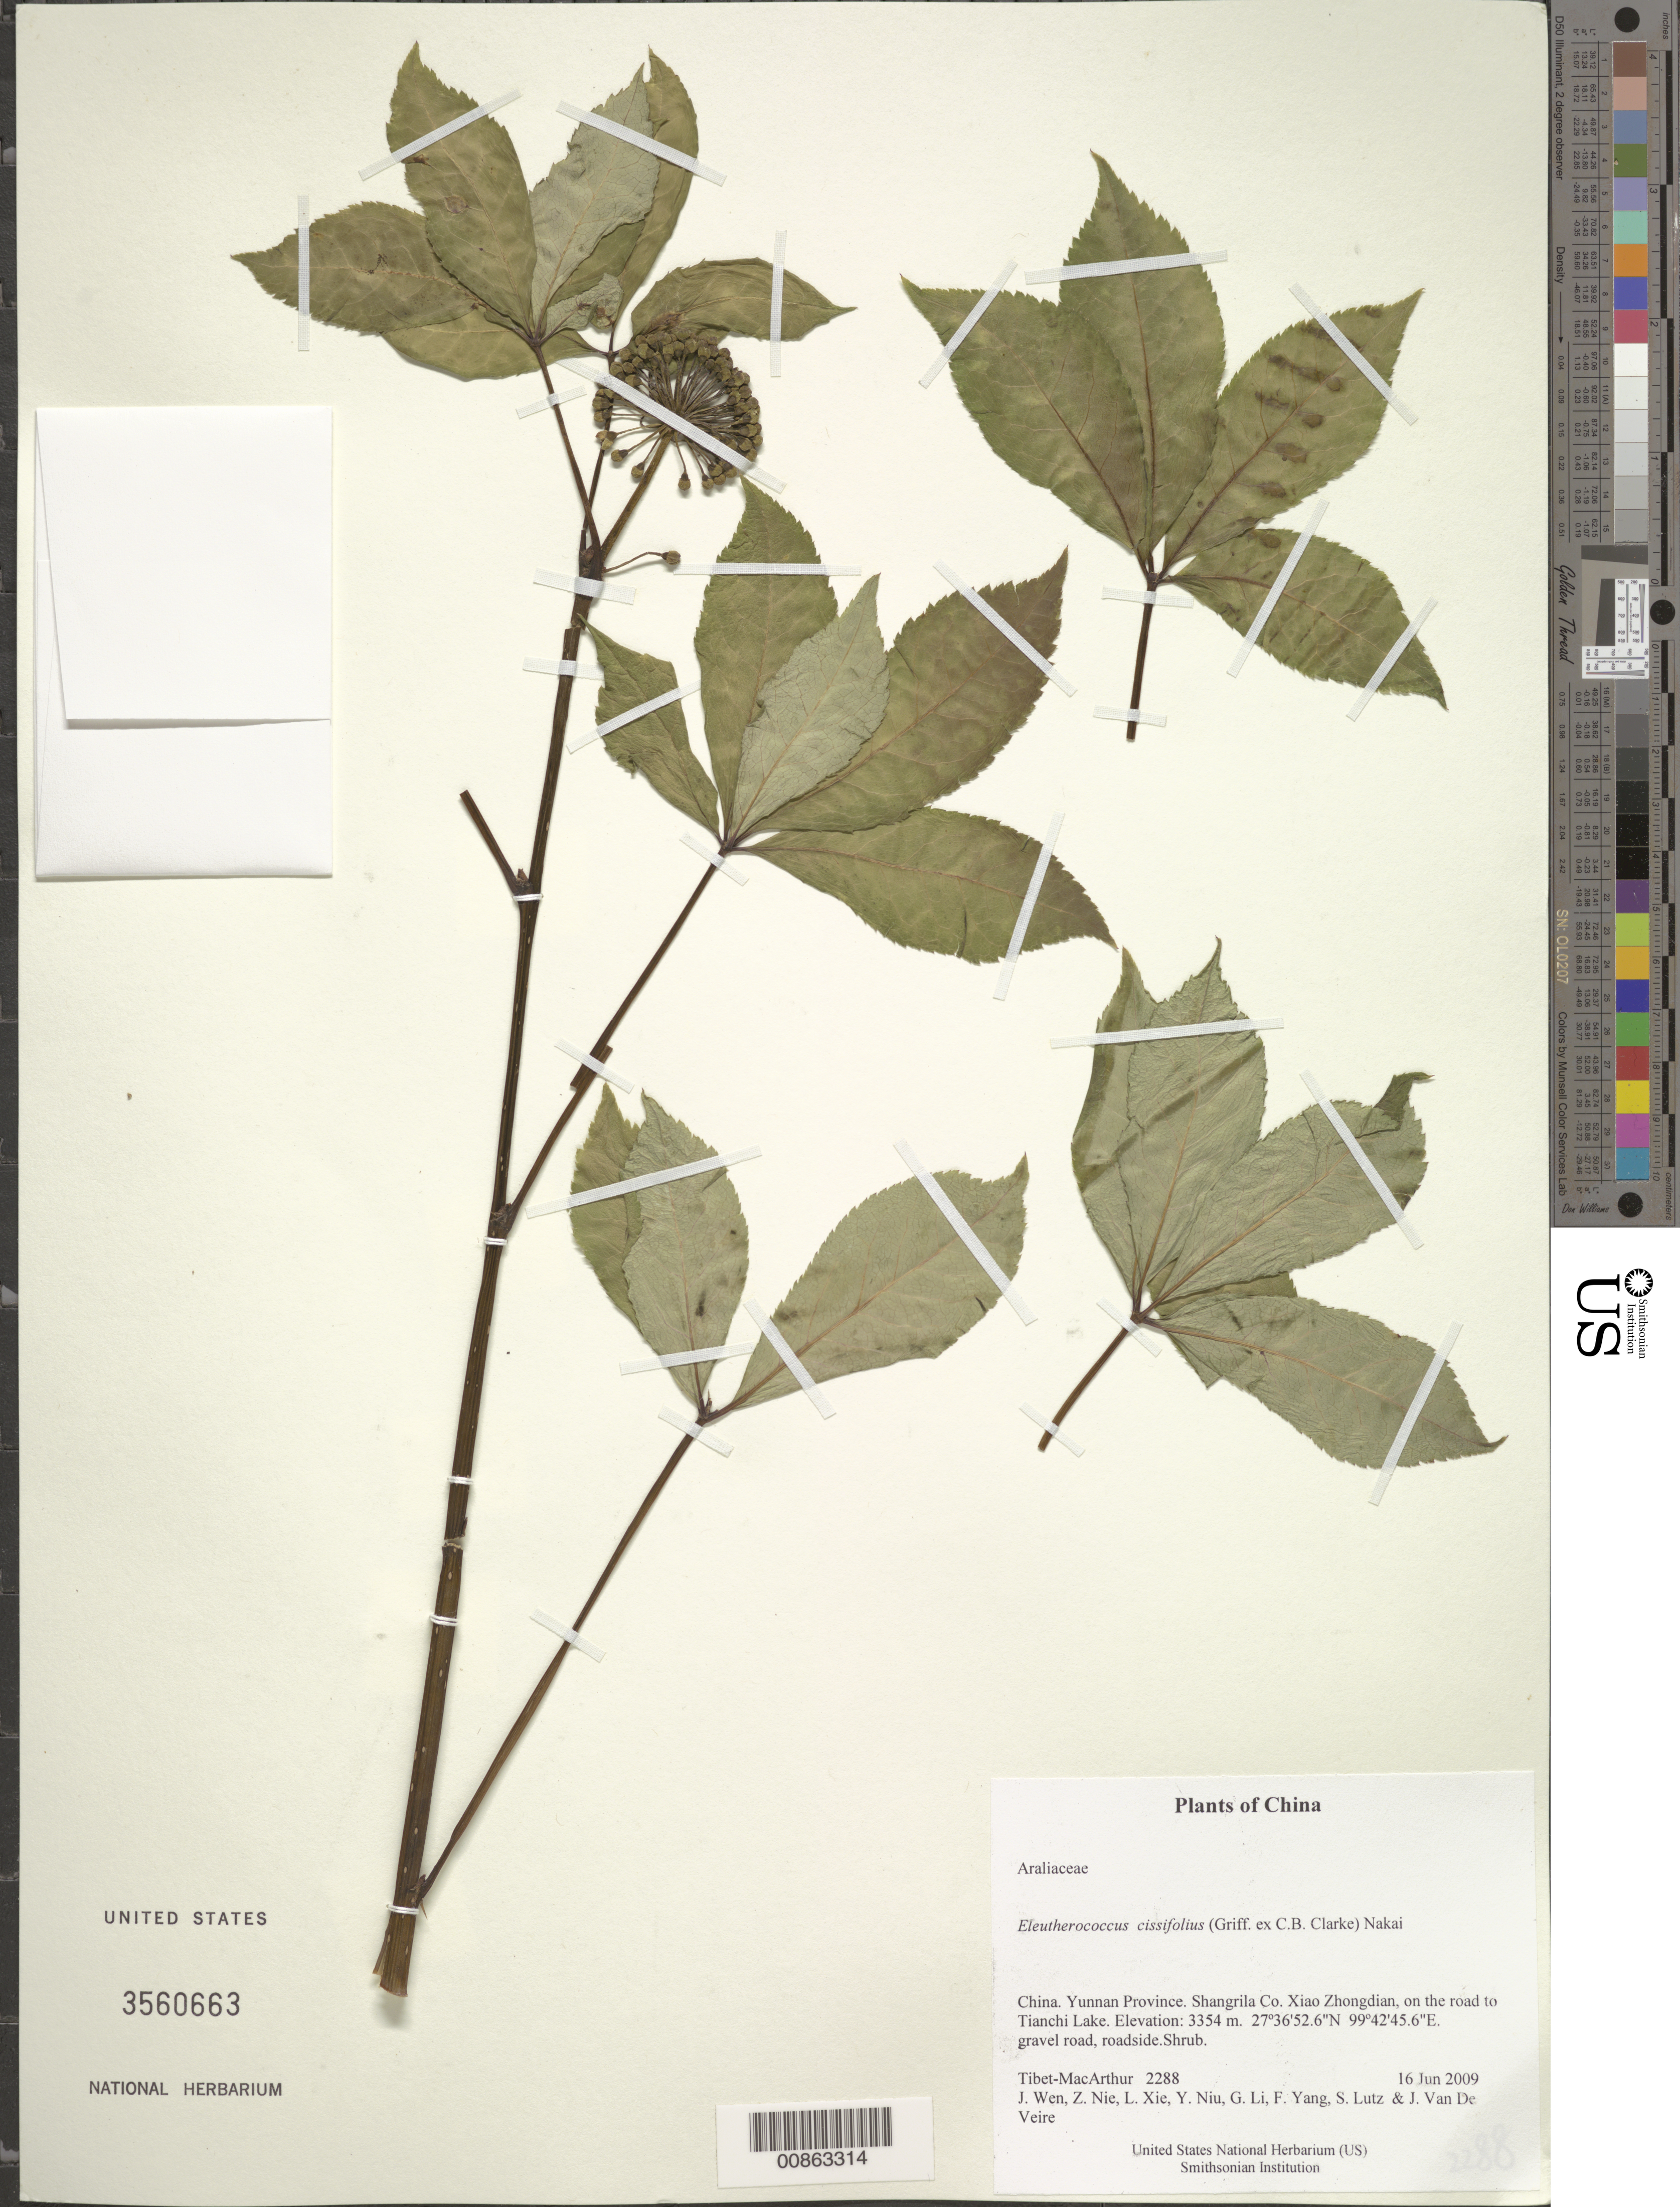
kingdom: Plantae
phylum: Tracheophyta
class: Magnoliopsida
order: Apiales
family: Araliaceae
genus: Eleutherococcus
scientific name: Eleutherococcus cissifolius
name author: (Griff. ex C.B. Clarke) Nakai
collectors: Tibet-MacArthur, J. Wen, L. Nie, L. Xie & et al.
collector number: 2288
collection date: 2009-06-16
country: China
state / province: Yunnan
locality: Shangrila Co. Xiao Zhongdian, on the road to Tianchi Lake.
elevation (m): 3354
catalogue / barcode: US 3560663